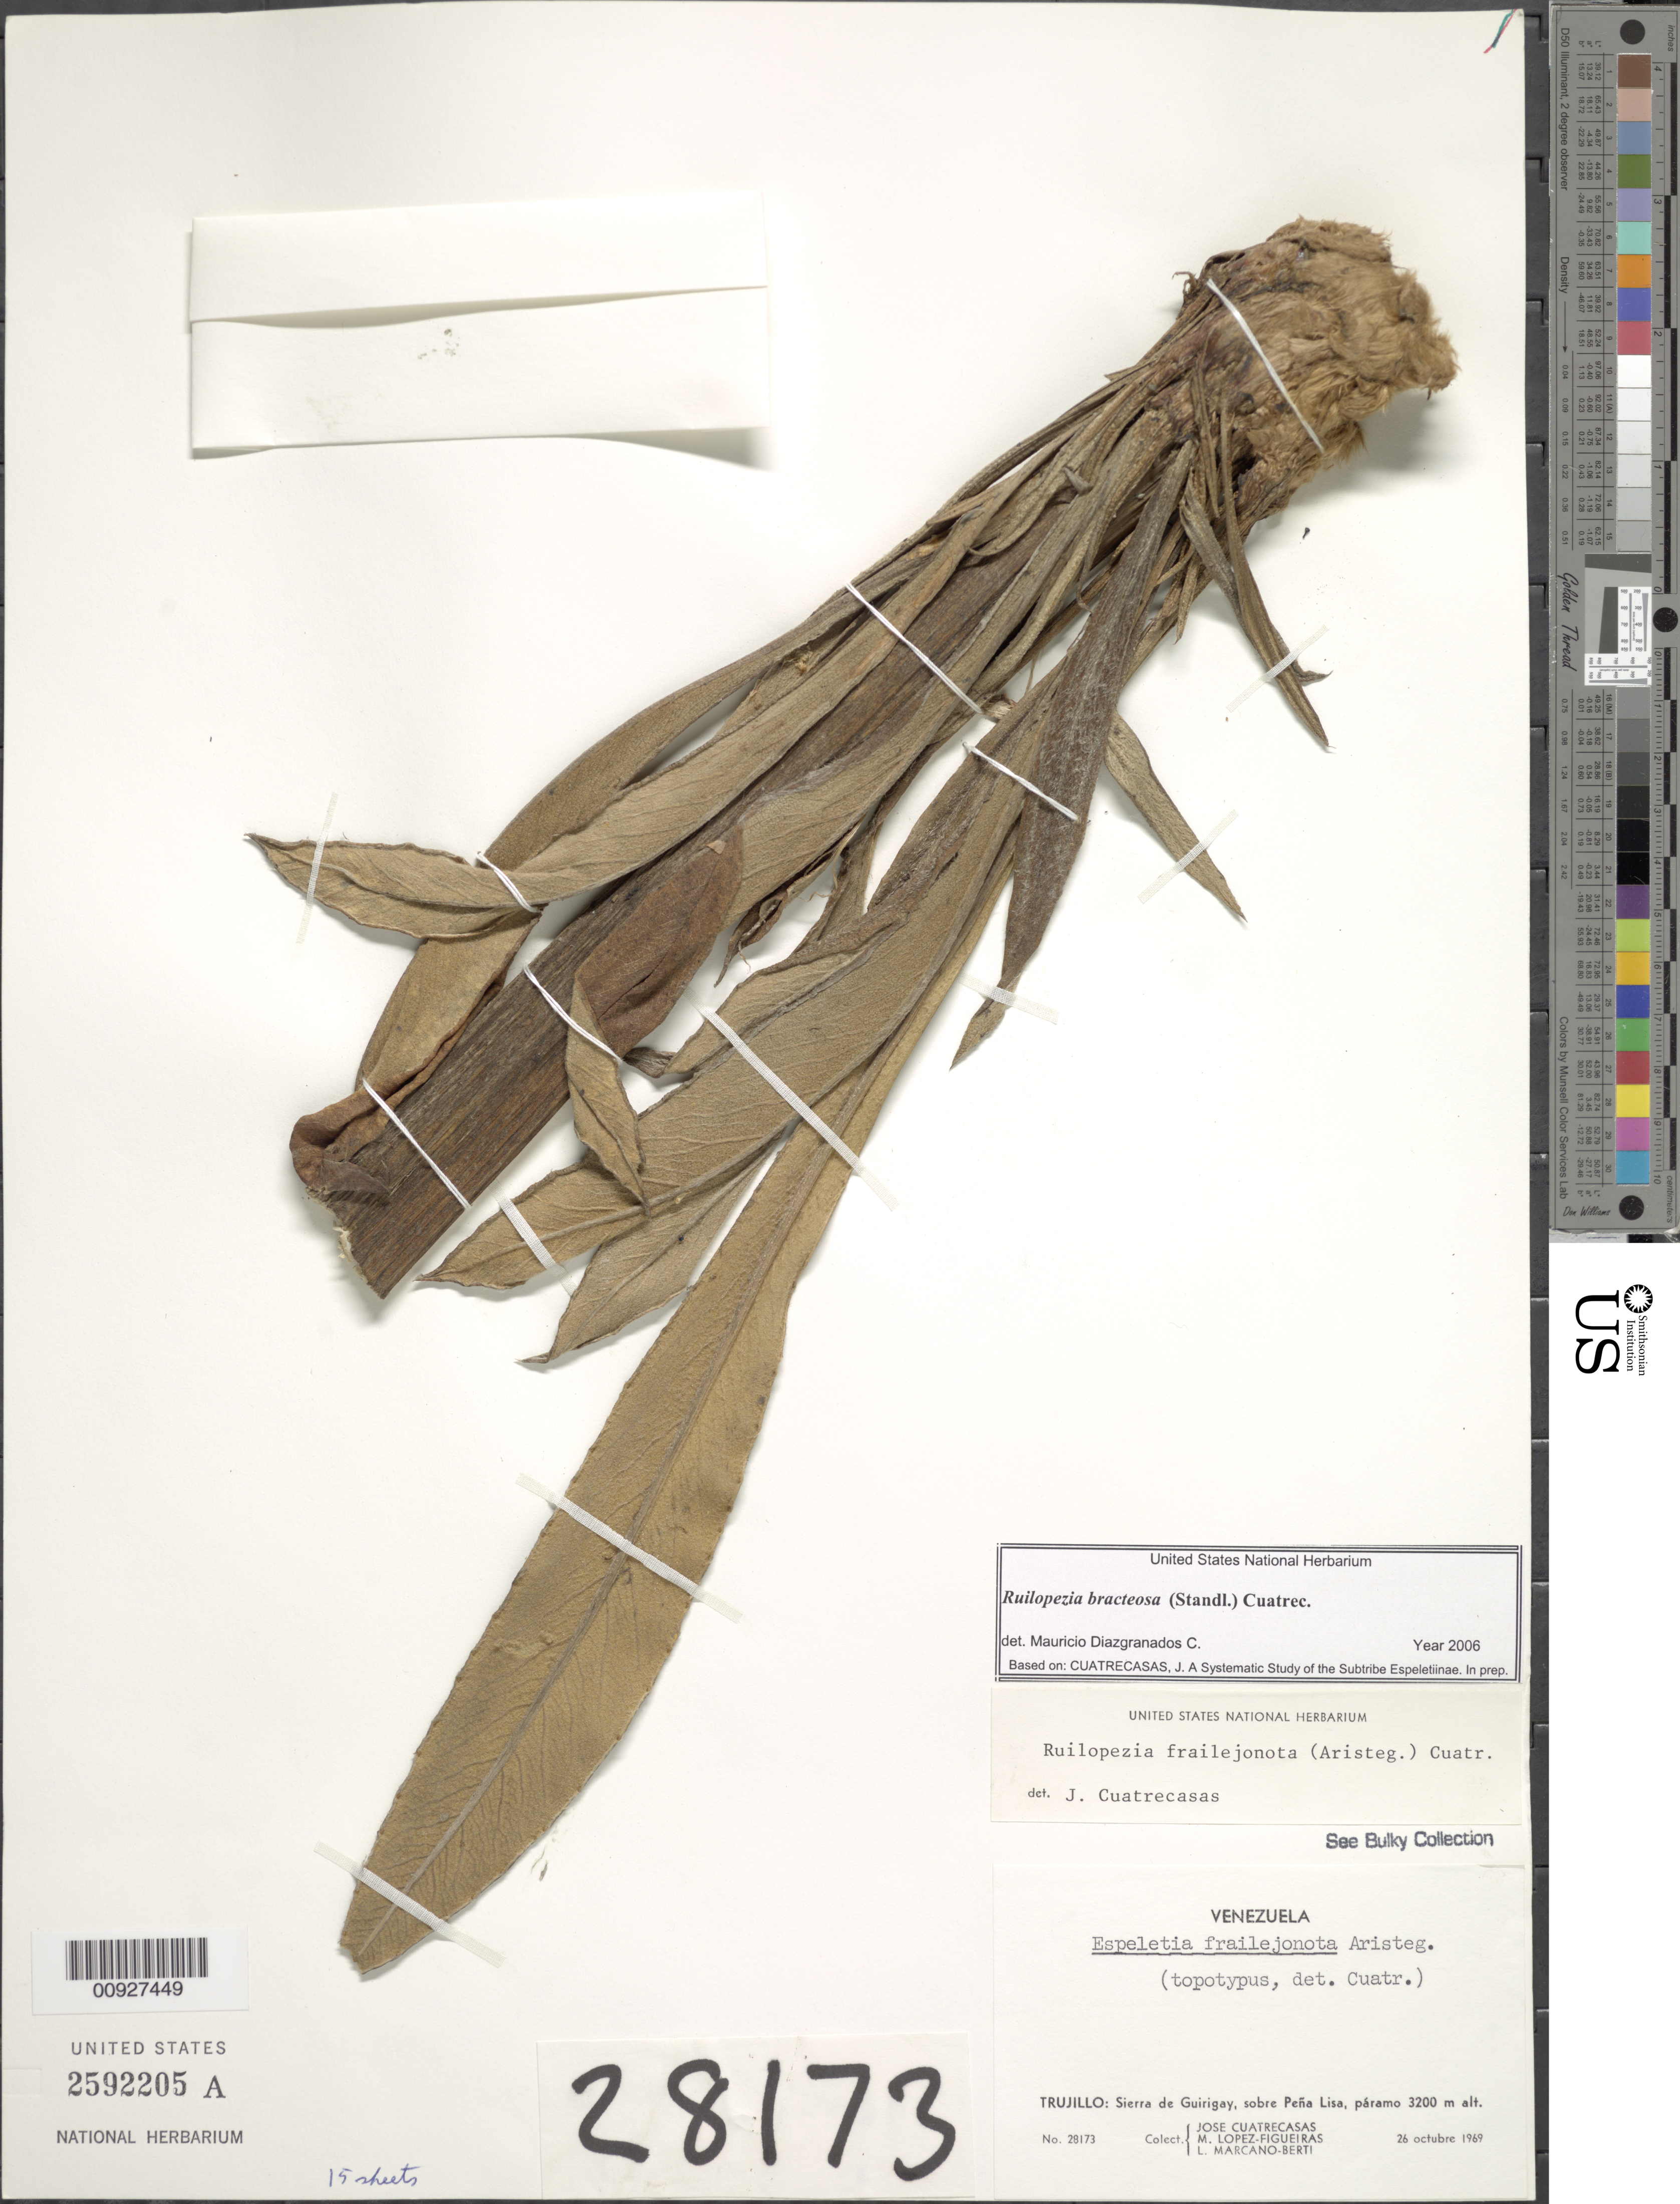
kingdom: Plantae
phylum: Tracheophyta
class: Magnoliopsida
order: Asterales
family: Asteraceae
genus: Ruilopezia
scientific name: Ruilopezia bracteosa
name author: (Standl.) Cuatrec.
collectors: J. Cuatrecasas, M. López Figueiras & L. Marcano-Berti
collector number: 28173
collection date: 1969-10-26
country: Venezuela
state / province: Trujillo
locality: Sierra de Guirigay, sobre Pena Lisa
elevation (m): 3200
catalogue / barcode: US 2592205A